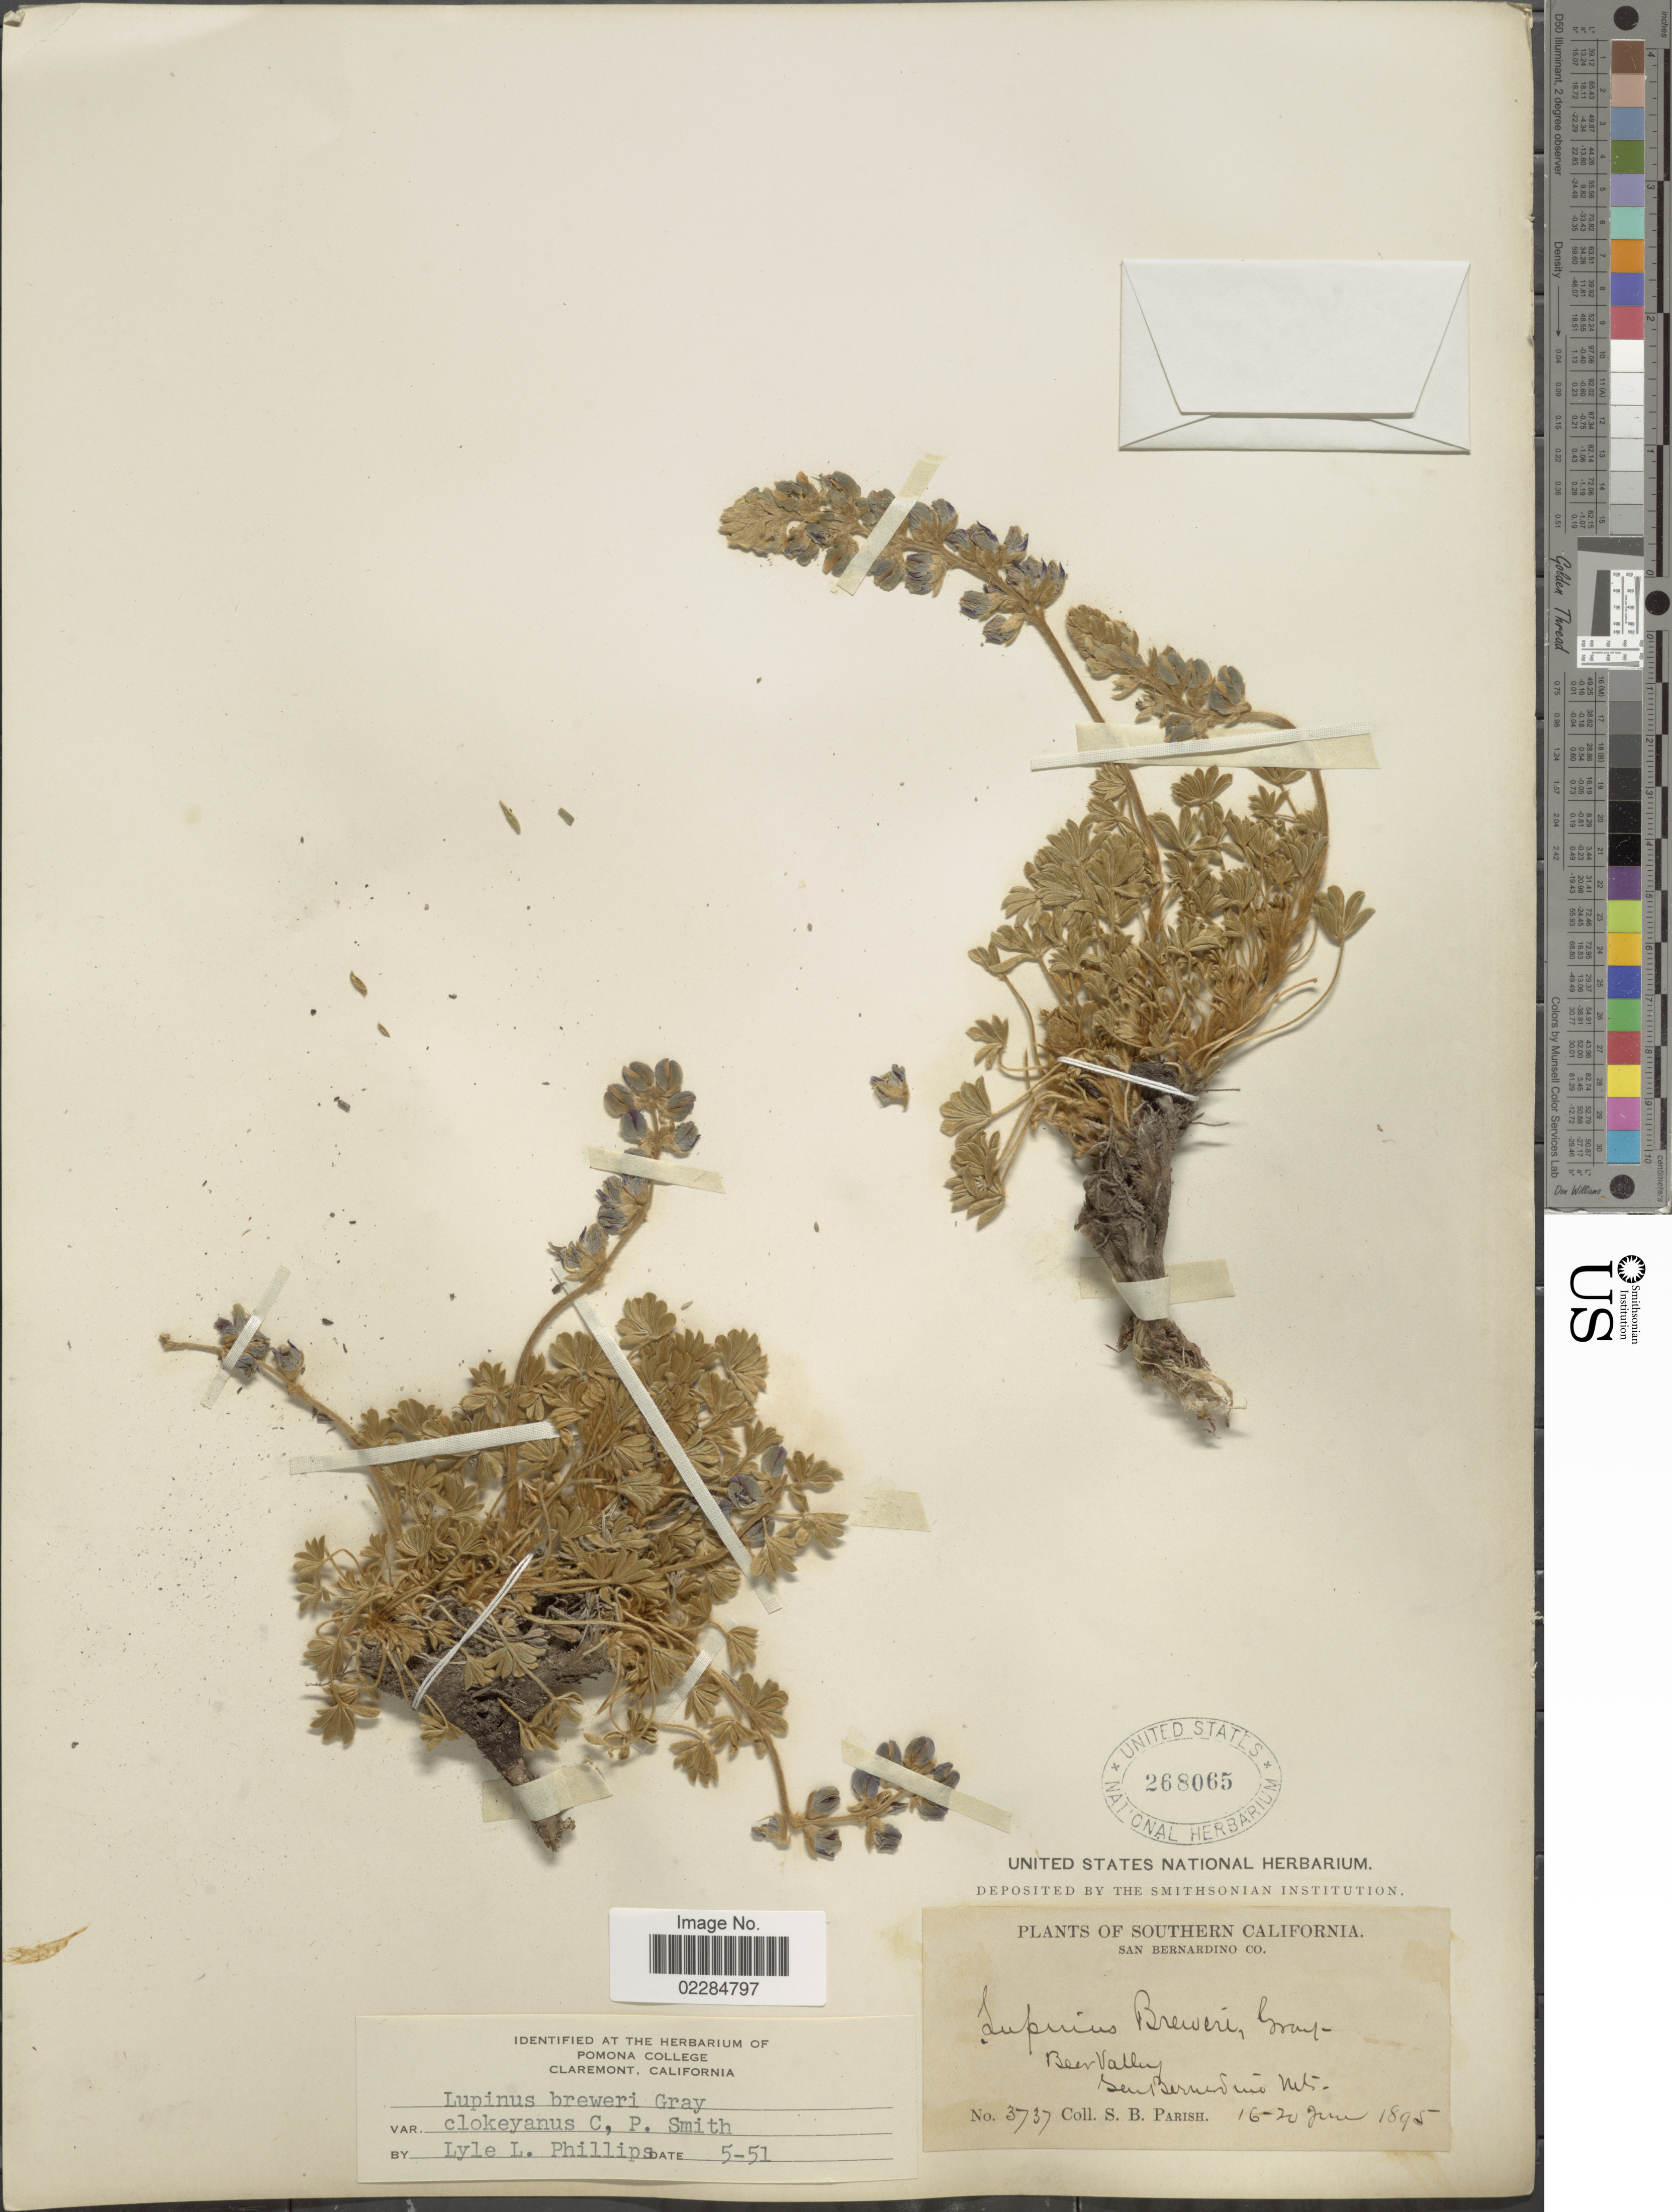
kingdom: Plantae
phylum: Tracheophyta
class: Magnoliopsida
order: Fabales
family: Fabaceae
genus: Lupinus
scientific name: Lupinus breweri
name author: A. Gray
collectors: S. B. Parish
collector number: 3737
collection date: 1895-06-16/1895-06-20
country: United States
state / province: California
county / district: San Bernardino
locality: Southern California. San Bernardino Co. Bear Valley, San Bernardino Mts.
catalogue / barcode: US 268065